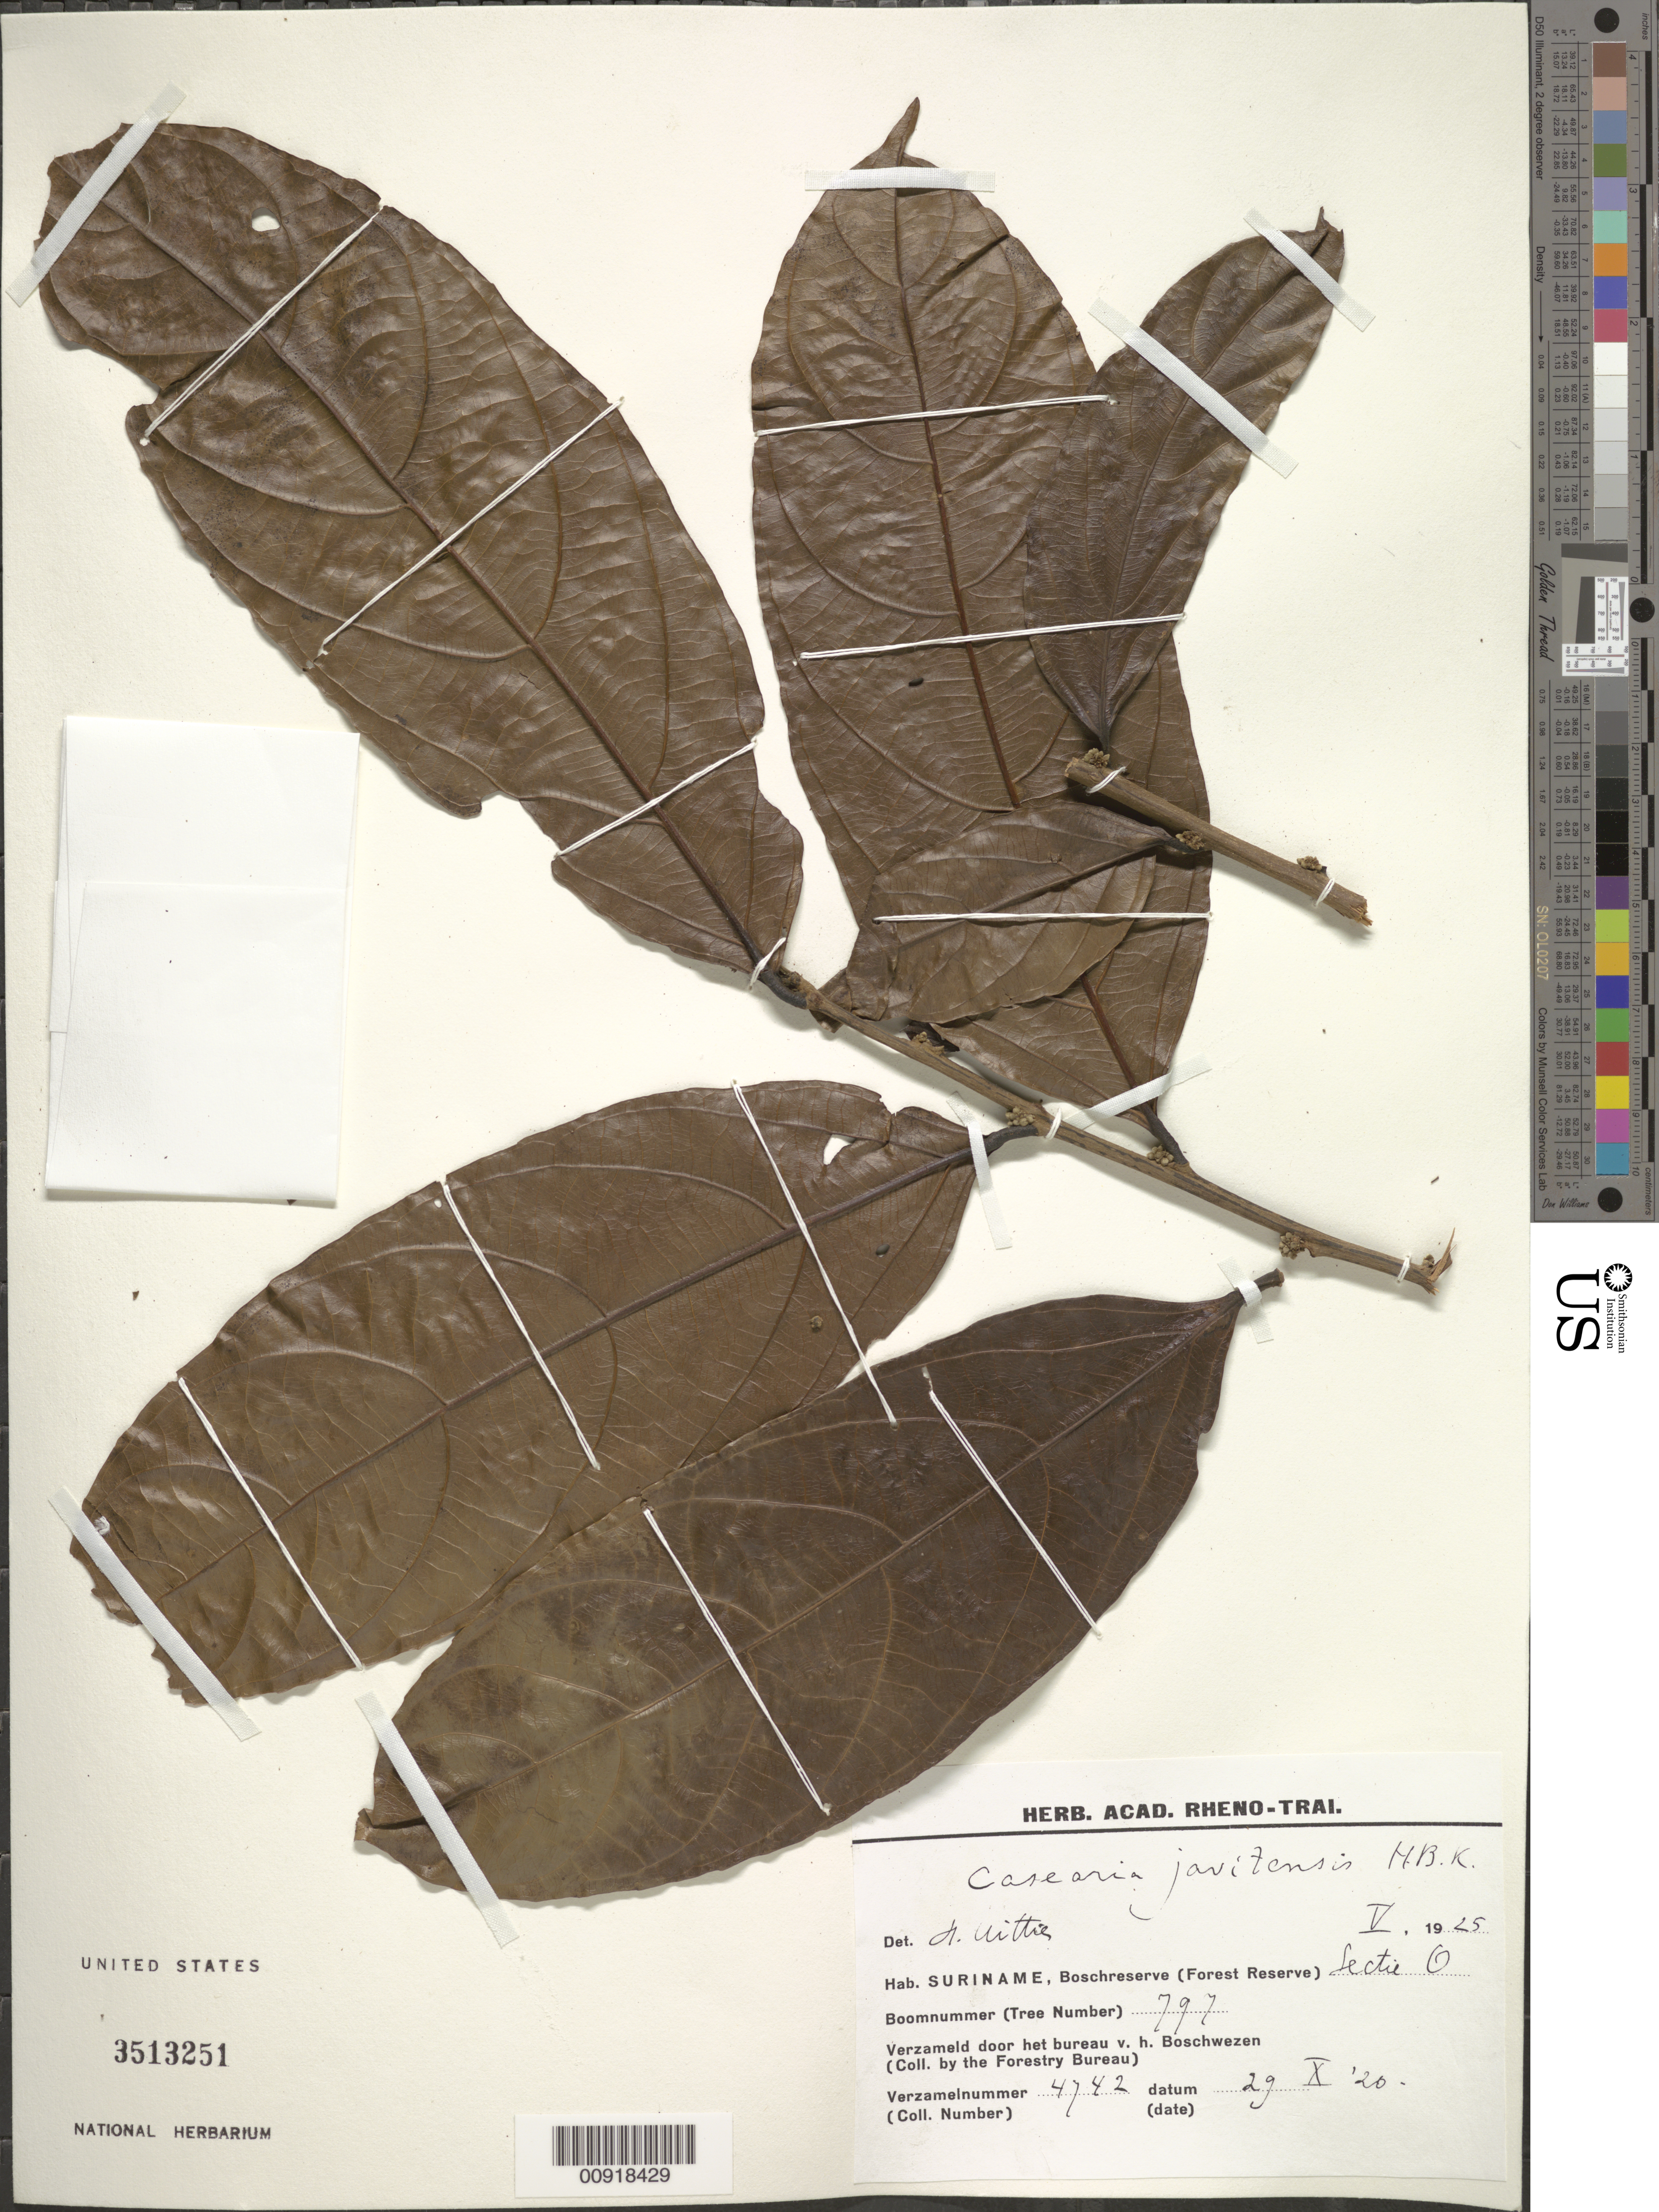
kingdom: Plantae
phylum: Tracheophyta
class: Magnoliopsida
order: Malpighiales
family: Salicaceae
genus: Piparea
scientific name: Piparea multiflora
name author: C.F. Gaertn.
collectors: Forestry Bureau-Surinam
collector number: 4742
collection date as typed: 29-Jun-20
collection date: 1920-06-29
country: Suriname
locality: Forest Reserve, Sectie O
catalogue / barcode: US 3513251